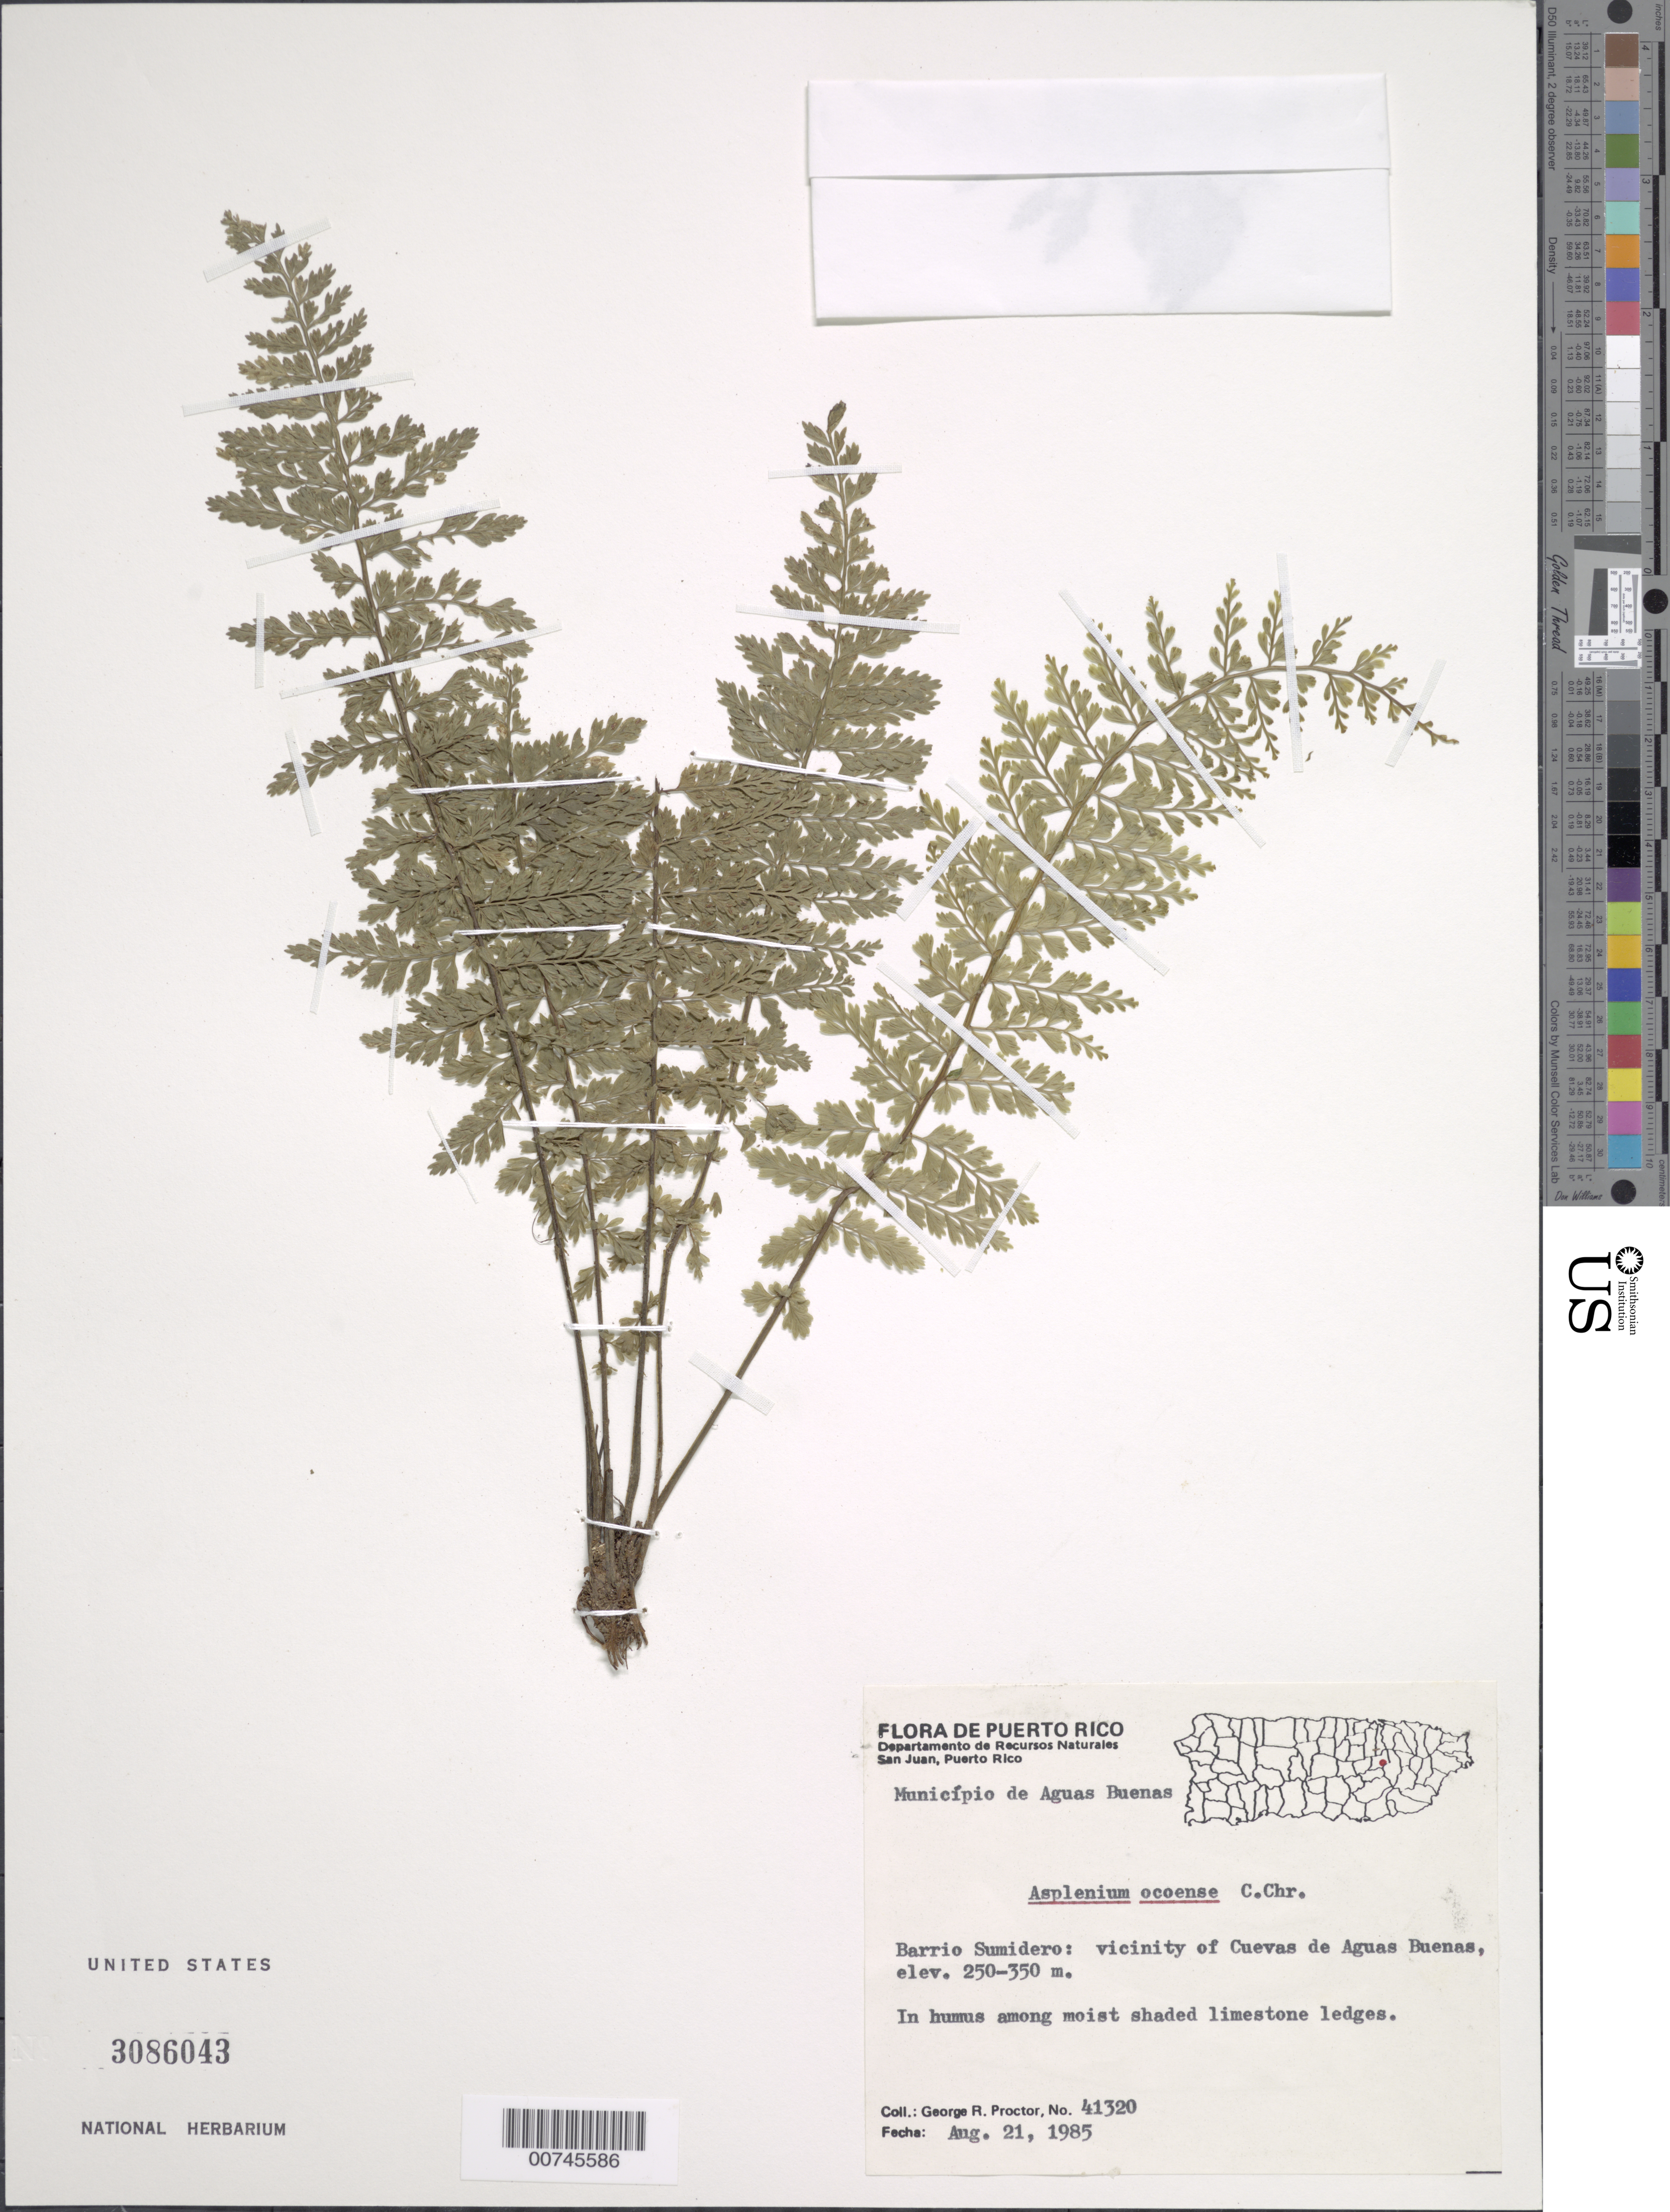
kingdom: Plantae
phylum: Tracheophyta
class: Polypodiopsida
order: Polypodiales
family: Aspleniaceae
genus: Asplenium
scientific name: Asplenium ocoense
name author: C. Chr.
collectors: G. R. Proctor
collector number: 41320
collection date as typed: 21 Aug 1985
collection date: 1985-08-21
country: Puerto Rico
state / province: Agua Buenas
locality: Barrio Sumidero: vicinity of Cuevas de Aguas Buenas, Municipio de Aguas Buenas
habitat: In humus among moist shaded limestone ledges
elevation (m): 250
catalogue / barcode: US 3086043